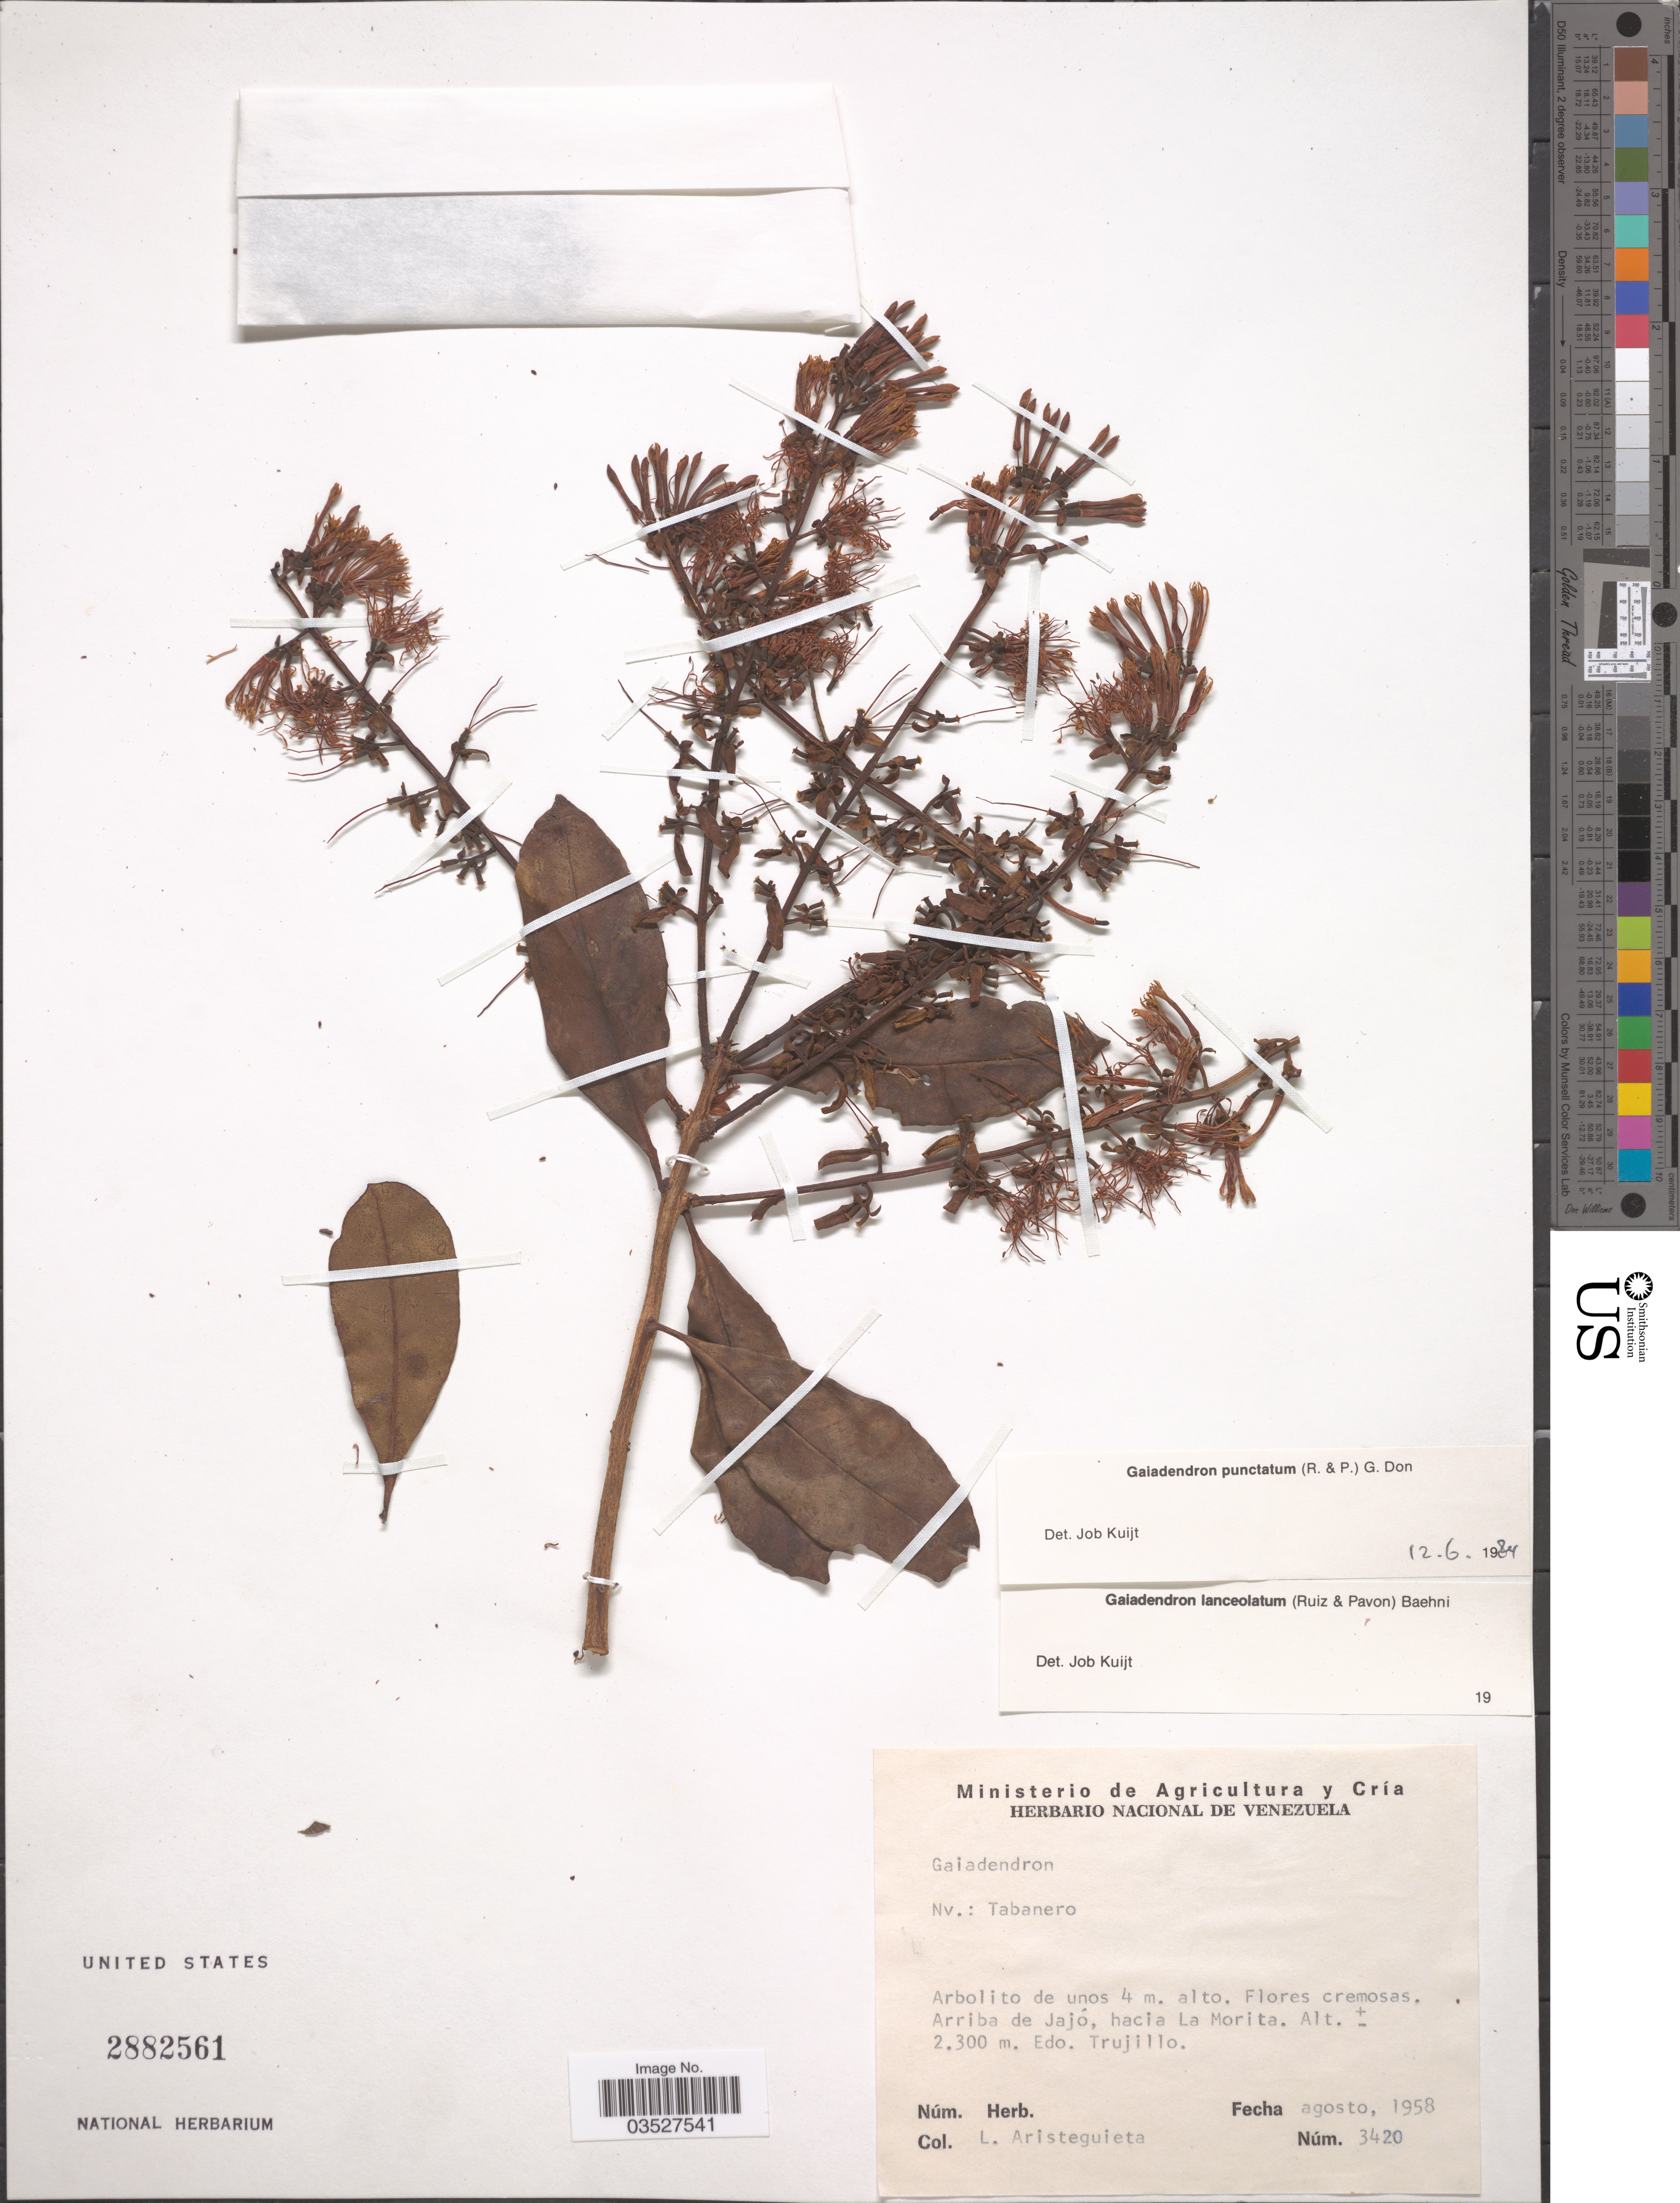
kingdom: Plantae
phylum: Tracheophyta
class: Magnoliopsida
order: Santalales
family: Loranthaceae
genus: Gaiadendron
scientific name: Gaiadendron punctatum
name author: (Ruiz & Pav.) G. Don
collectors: L. Aristeguieta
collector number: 3420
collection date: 1958-08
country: Venezuela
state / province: Trujillo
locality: Arriba de Jajó, hacia La Morita.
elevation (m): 2300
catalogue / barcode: US 2882561